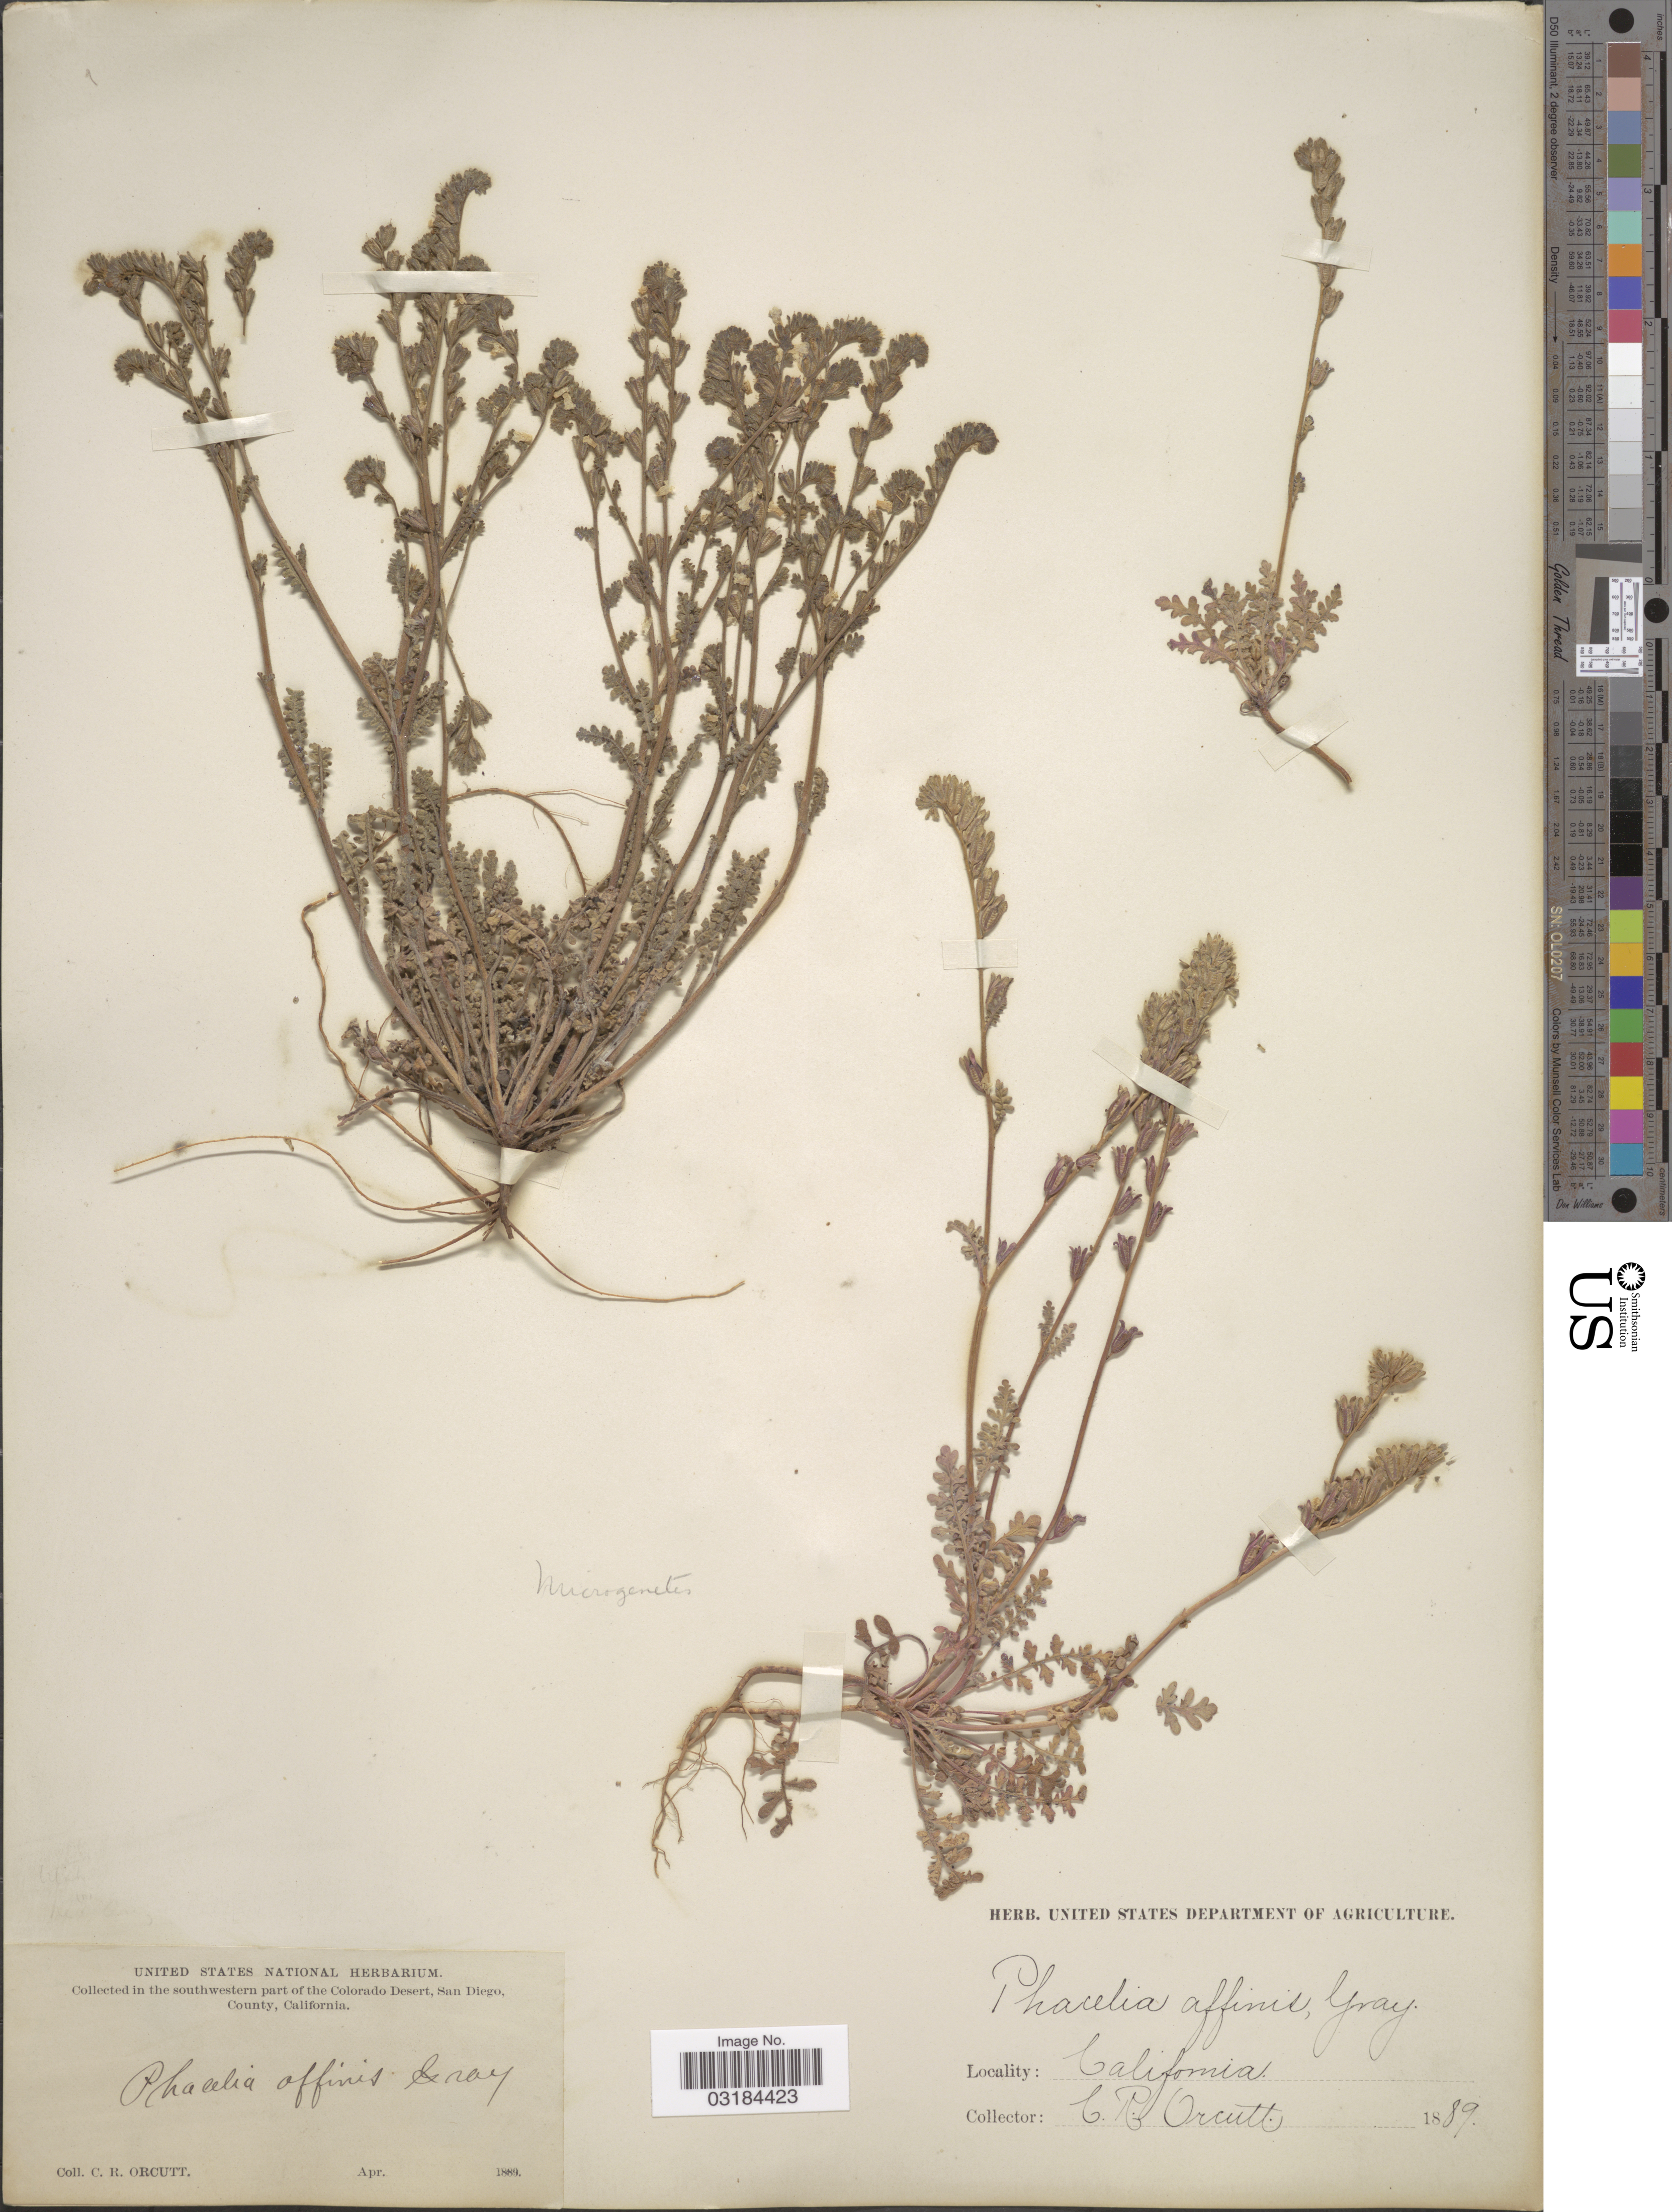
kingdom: Plantae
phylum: Tracheophyta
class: Magnoliopsida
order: Boraginales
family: Hydrophyllaceae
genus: Phacelia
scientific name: Phacelia affinis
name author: A. Gray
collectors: C. R. Orcutt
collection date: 1889-04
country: United States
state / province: California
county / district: San Diego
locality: In the southwestern part of the Colorado Desert, San Diego, County.